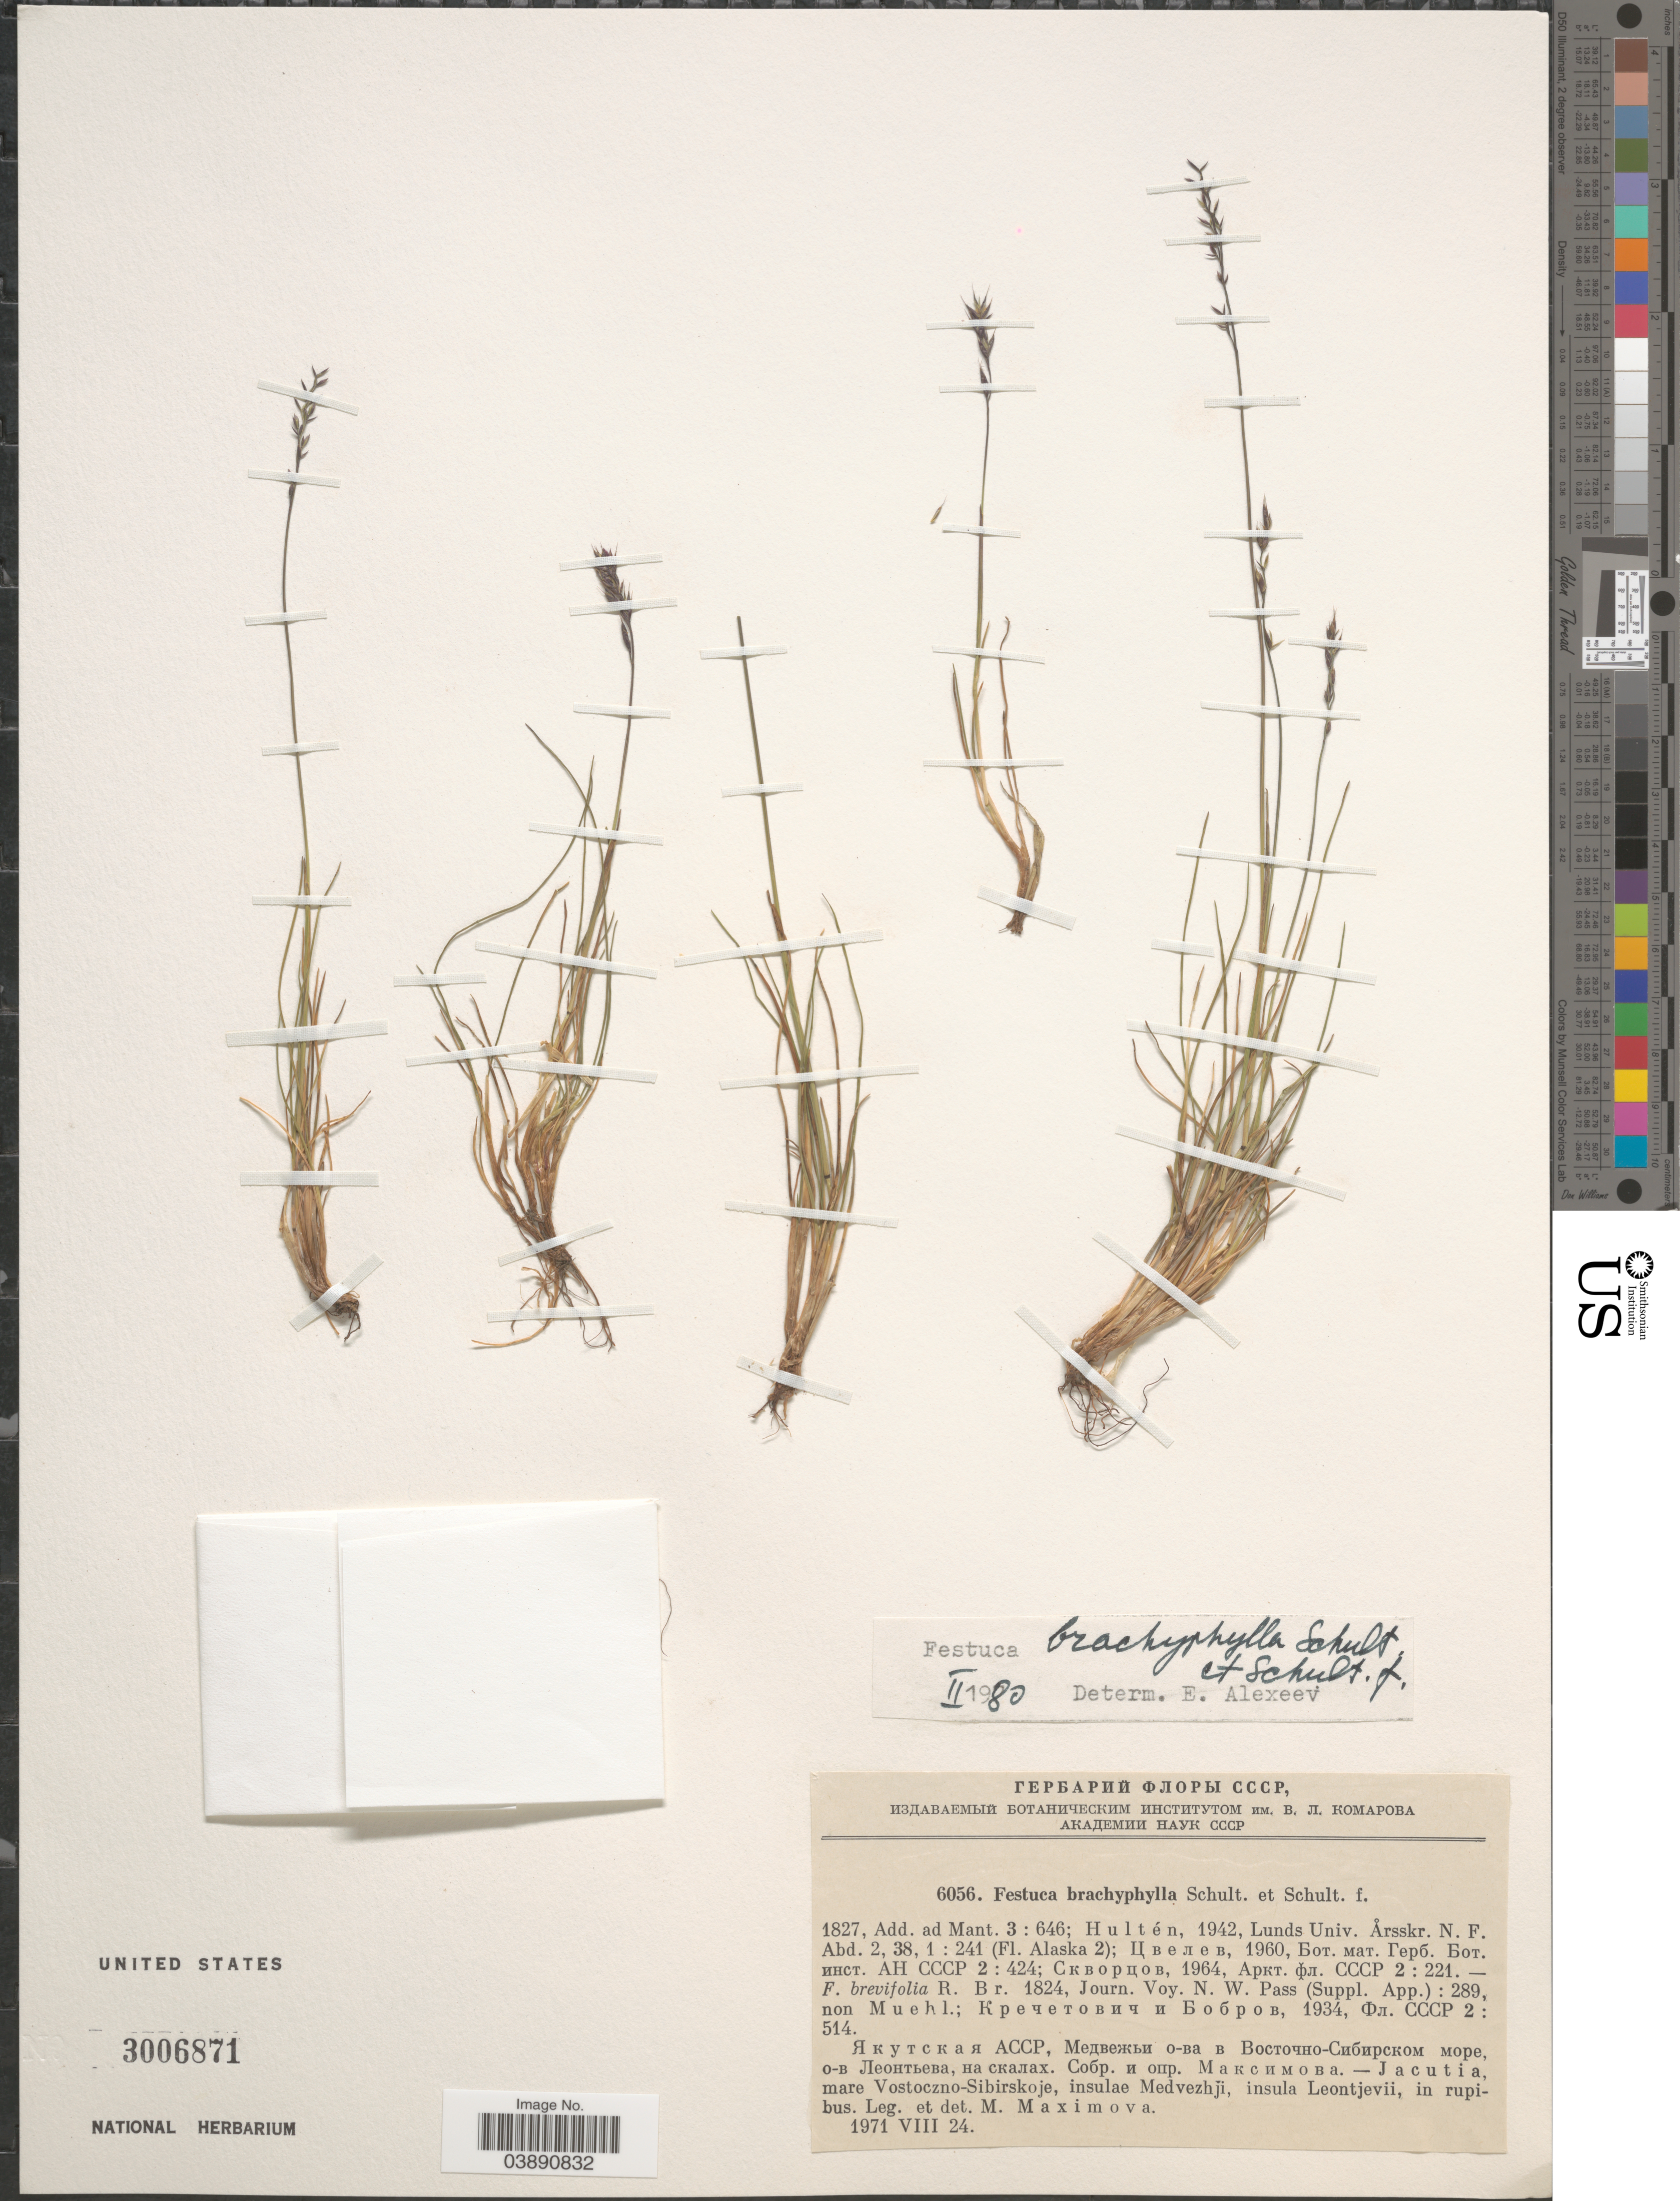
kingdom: Plantae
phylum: Tracheophyta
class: Liliopsida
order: Poales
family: Poaceae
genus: Festuca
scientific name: Festuca brachyphylla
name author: Schult. & Schult. f.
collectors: M. Maximova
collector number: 6056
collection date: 1971-08-24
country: Russian Federation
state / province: Sakha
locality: Jacutia, mare Vostoczno-Sibirskoje, insulae Medvezhji, insula Leontjevii, in rupibus.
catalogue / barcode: US 3006871